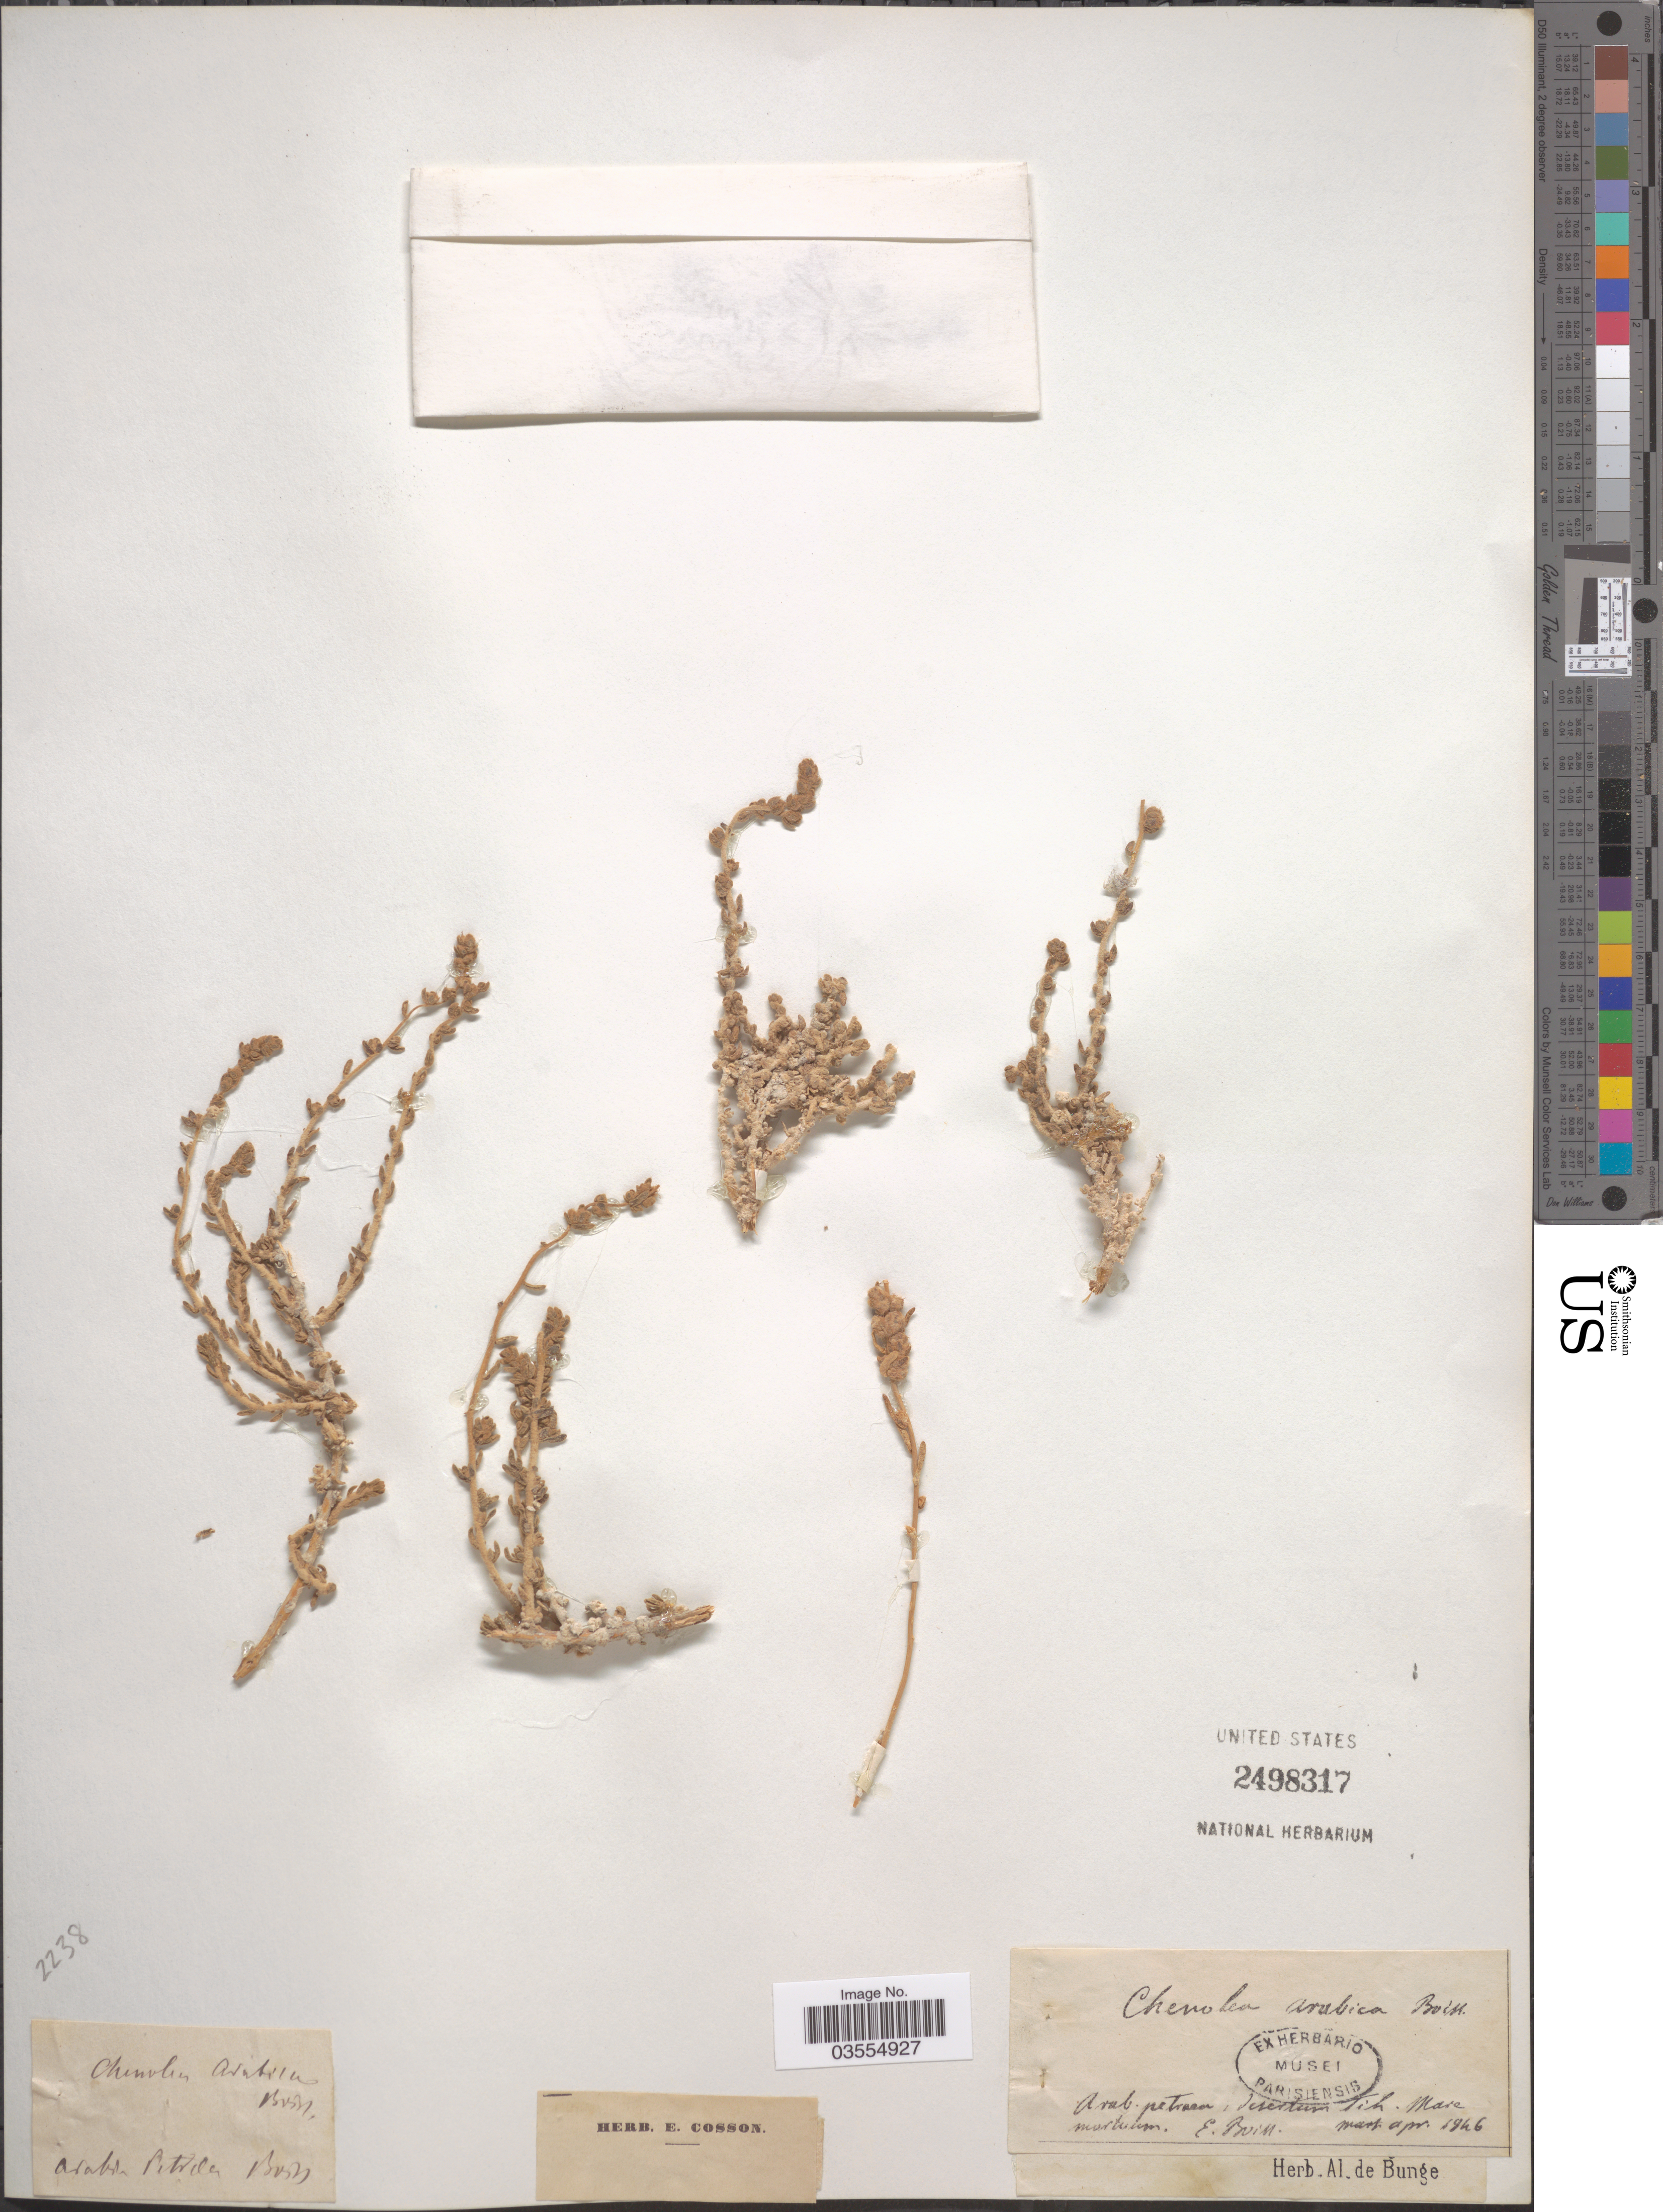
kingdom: Plantae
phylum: Tracheophyta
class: Magnoliopsida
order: Caryophyllales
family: Amaranthaceae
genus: Bassia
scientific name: Bassia arabica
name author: (Boiss.) Maire & Weiller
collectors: ex herb. Bunge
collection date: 1946-03/1946-04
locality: Arab. petrasa [interpreted], desertum Tich [interpreted]. Mare mortium [interpreted] E. Buin [interpreted].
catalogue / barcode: US 2498317